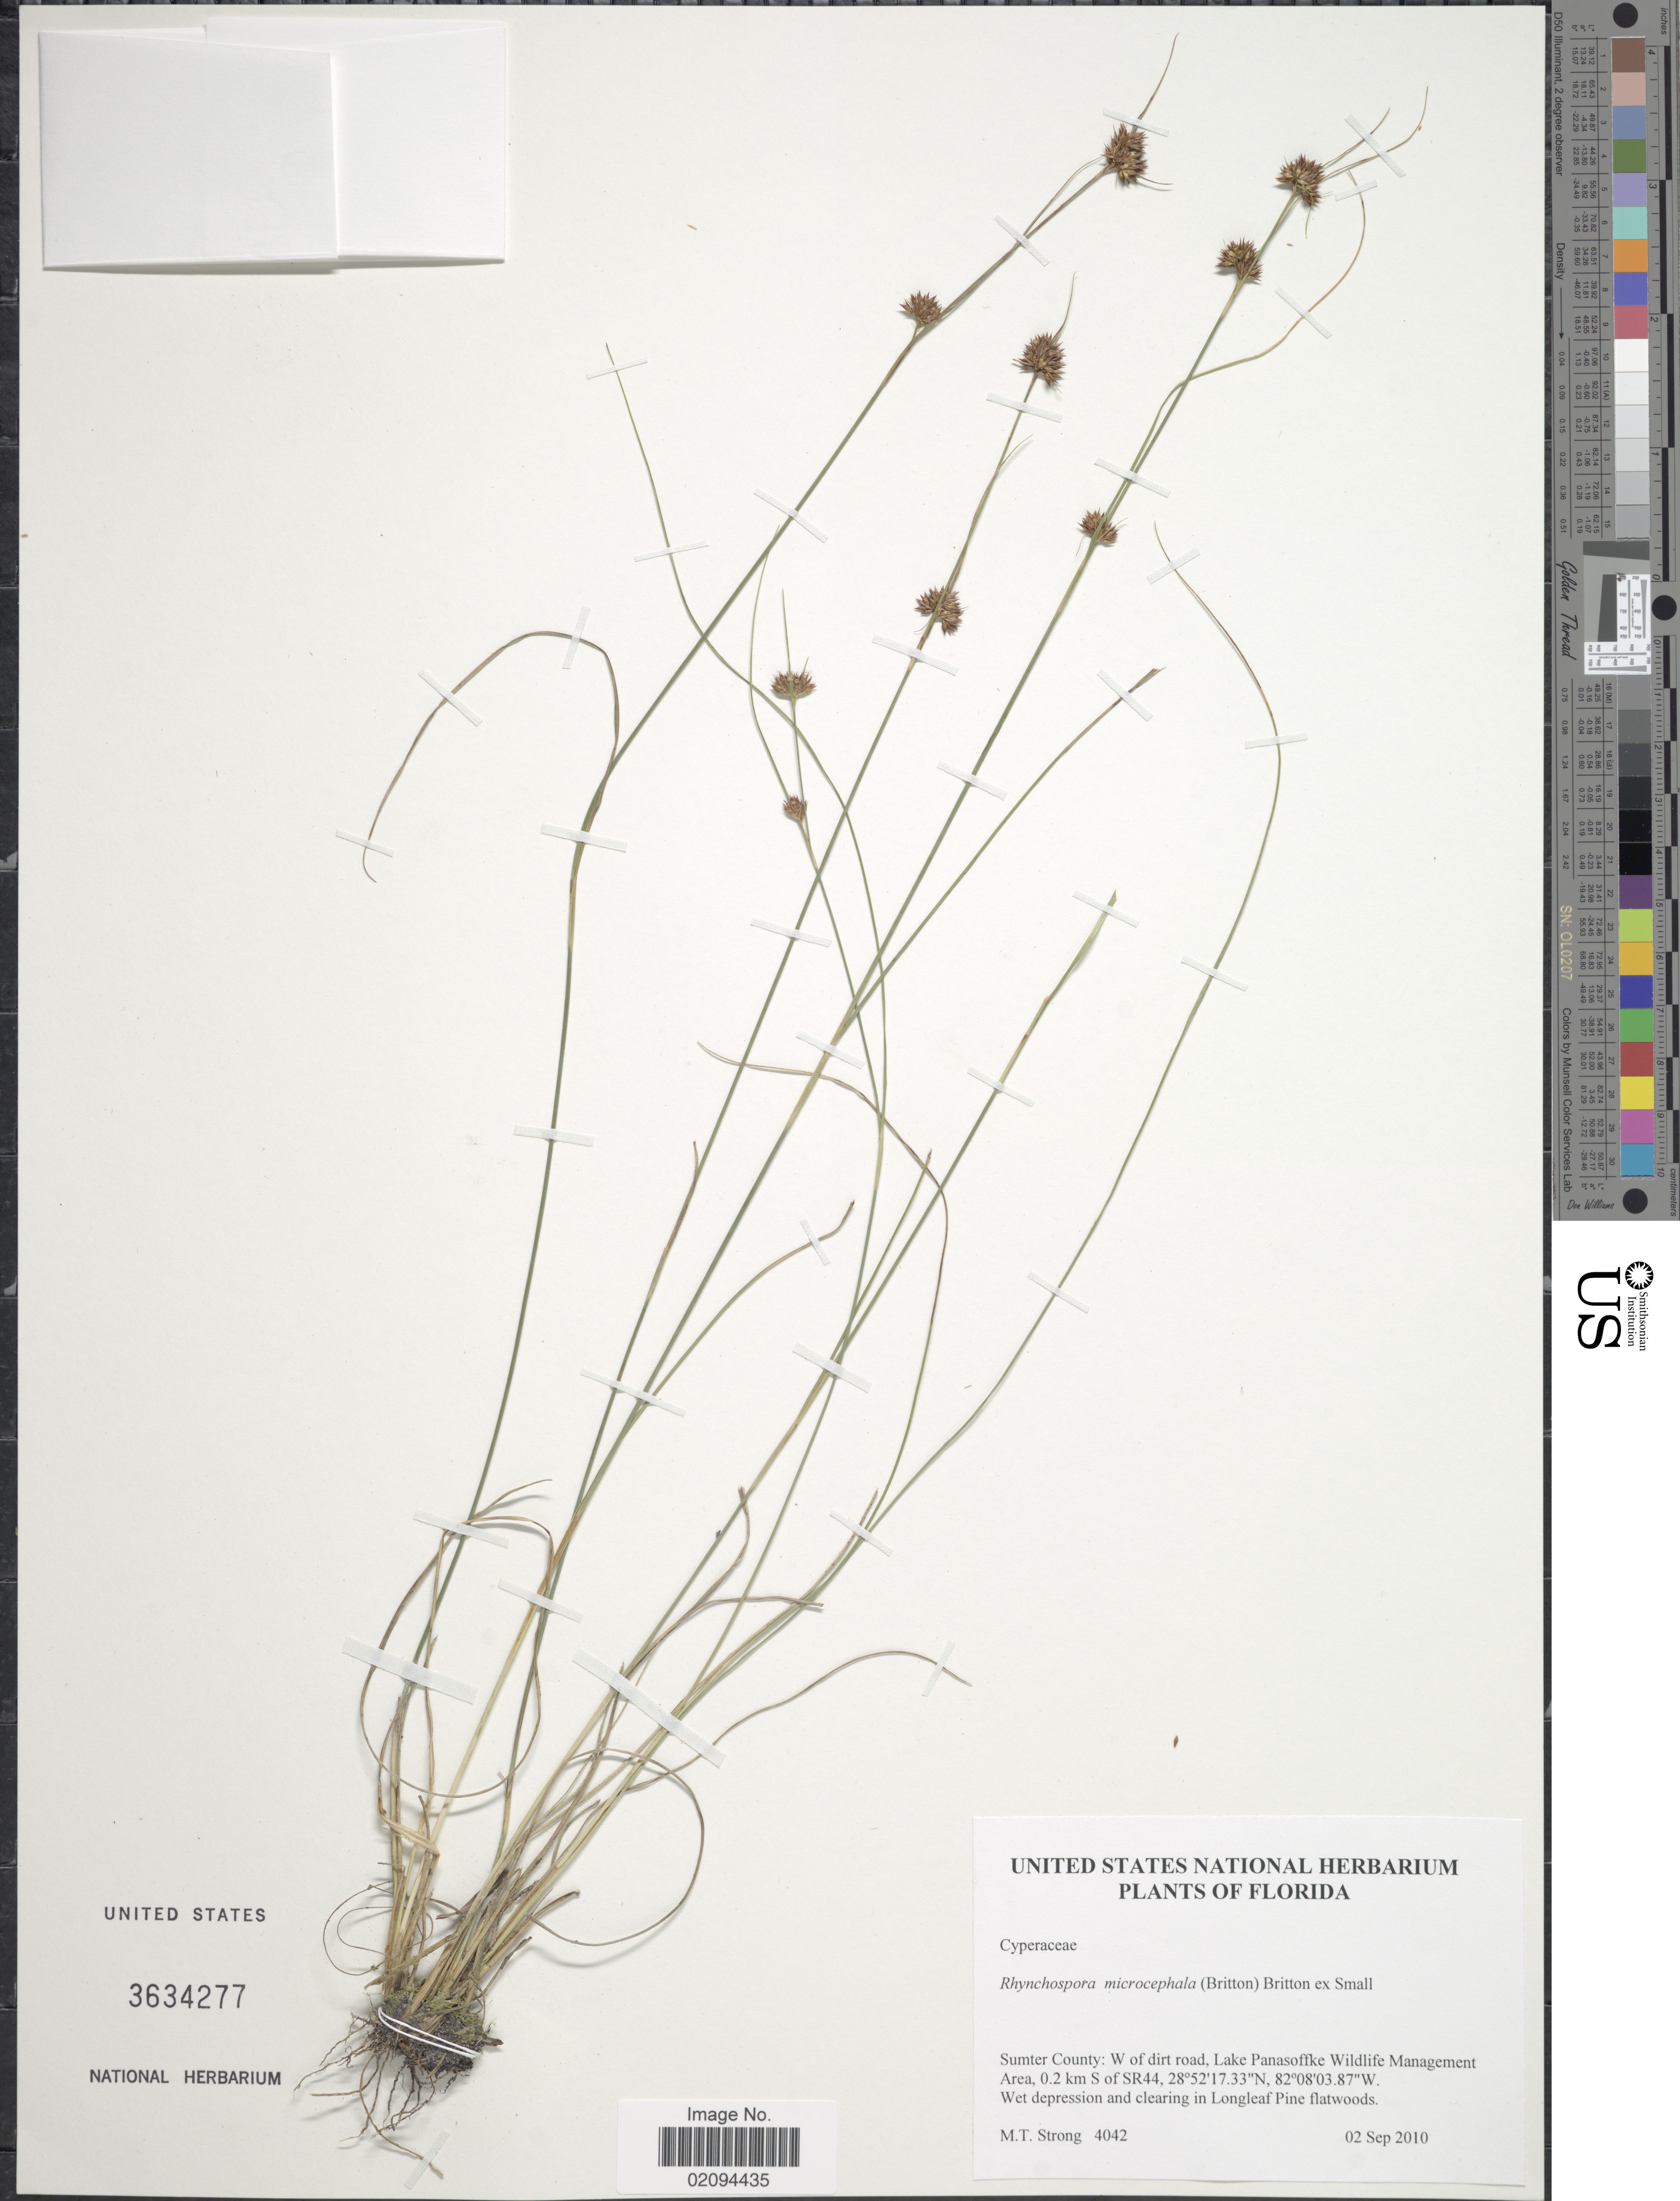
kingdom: Plantae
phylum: Tracheophyta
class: Liliopsida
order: Poales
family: Cyperaceae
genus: Rhynchospora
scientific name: Rhynchospora microcephala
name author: (Britton) Britton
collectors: M. T. Strong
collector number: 4042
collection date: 2010-09-02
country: United States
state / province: Florida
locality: Sumter County: W of dirt road, Lake Panasoffke Wildlife Management Area, 0.2 km S of SR44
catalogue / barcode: US 3634277